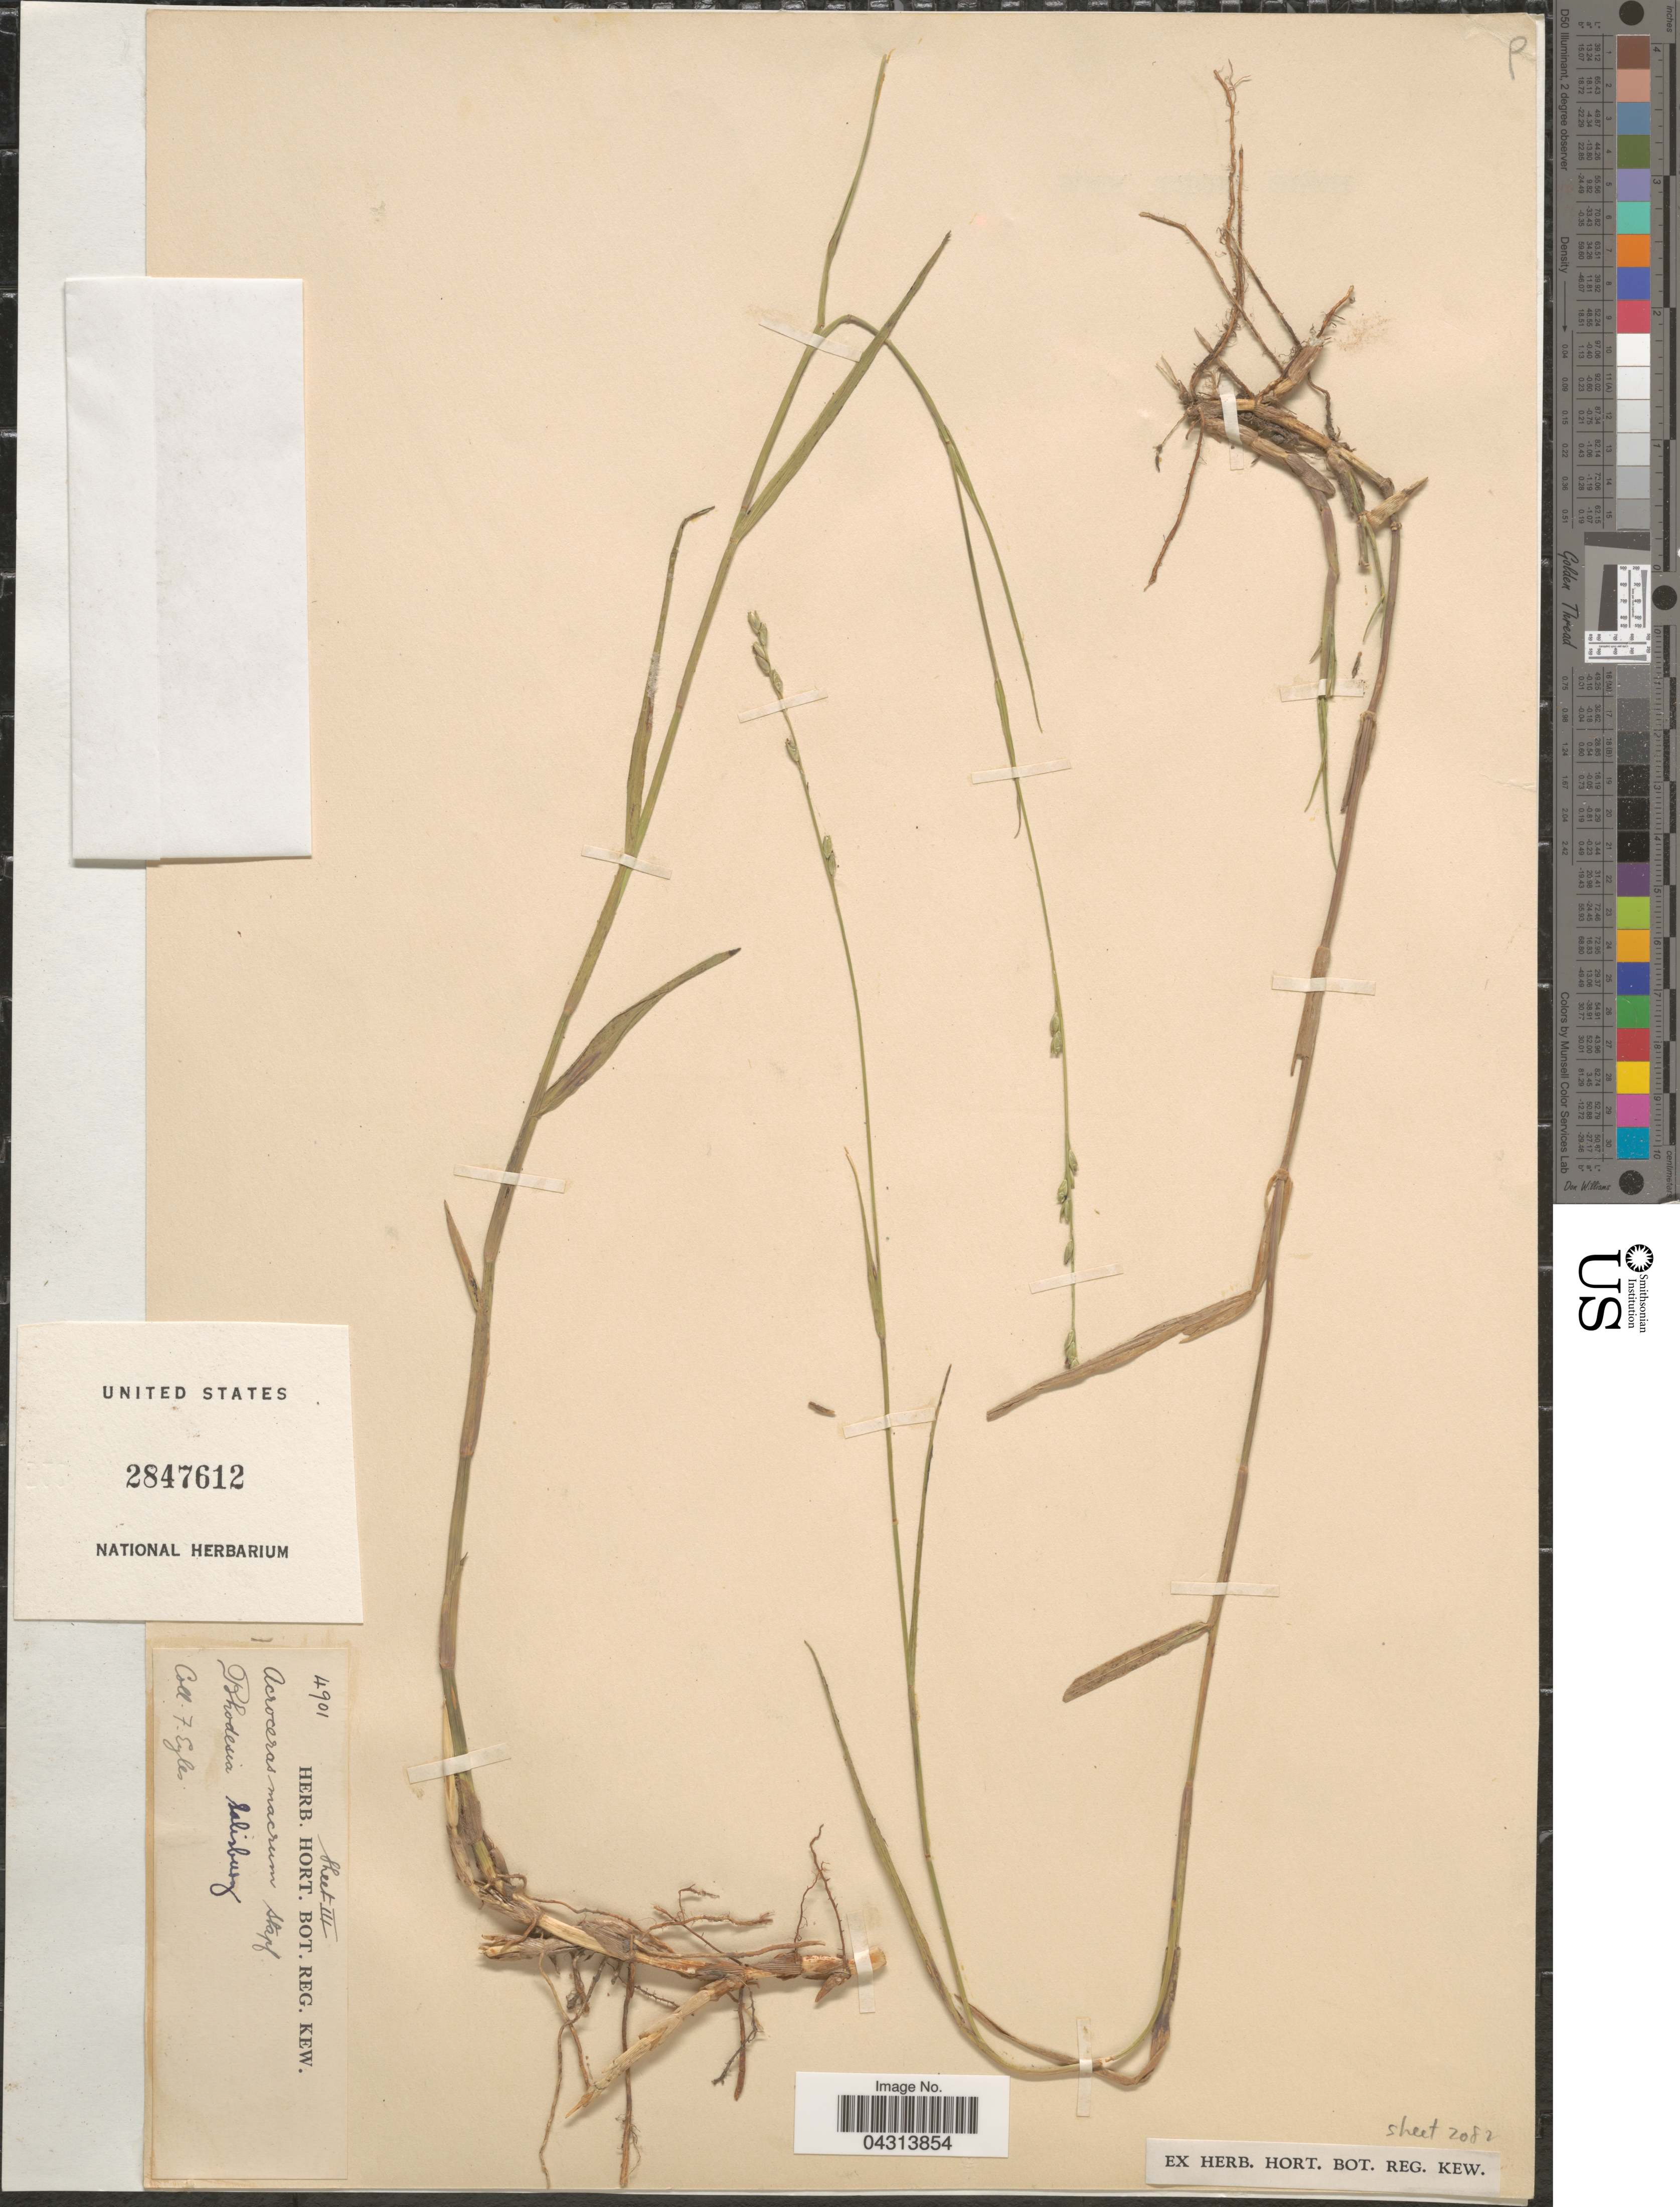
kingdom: Plantae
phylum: Tracheophyta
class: Liliopsida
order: Poales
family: Poaceae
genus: Acroceras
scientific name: Acroceras macrum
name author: Stapf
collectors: F. Eyles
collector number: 4901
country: Zimbabwe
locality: Rhodesia: Salisbury.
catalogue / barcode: US 2847612